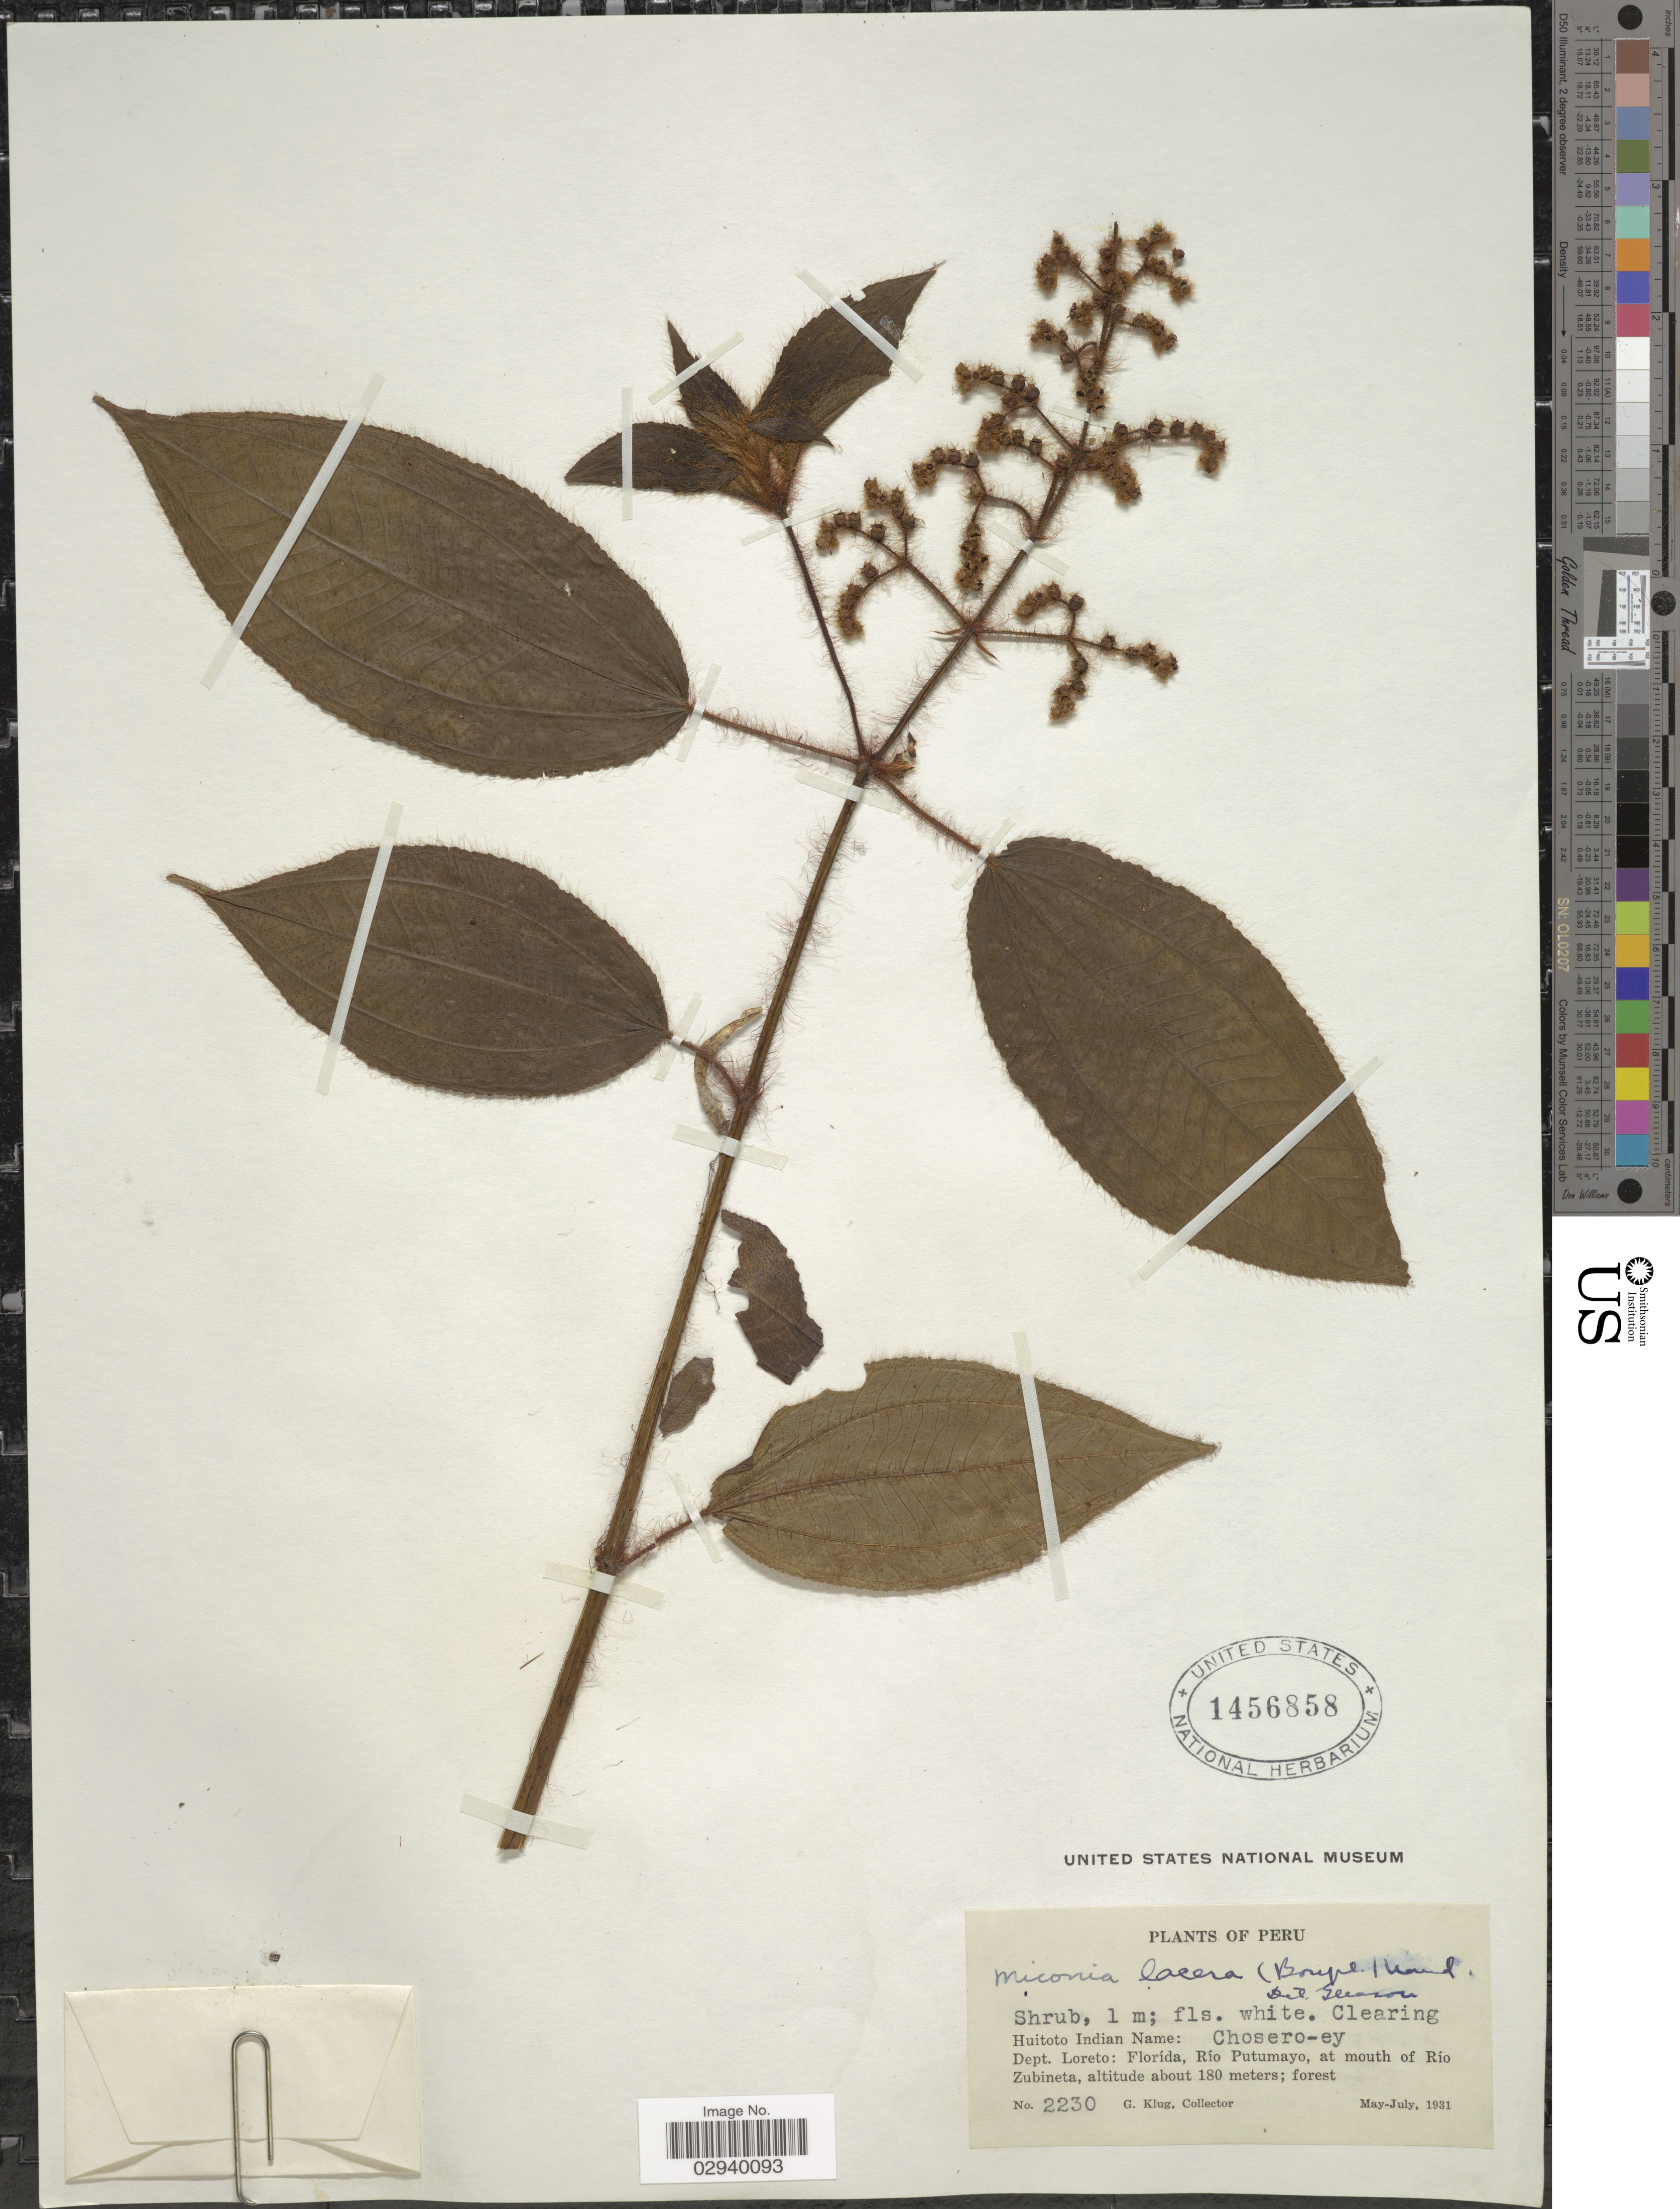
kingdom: Plantae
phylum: Tracheophyta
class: Magnoliopsida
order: Myrtales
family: Melastomataceae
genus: Miconia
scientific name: Miconia lacera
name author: (Bonpl.) Naudin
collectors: G. Klug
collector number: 2230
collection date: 1931-05/1931-07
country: Peru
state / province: Loreto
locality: Dept. Loreto: Florída, Río Putumayo, at mouth of Río Zubineta.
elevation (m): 180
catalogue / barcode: US 1456858